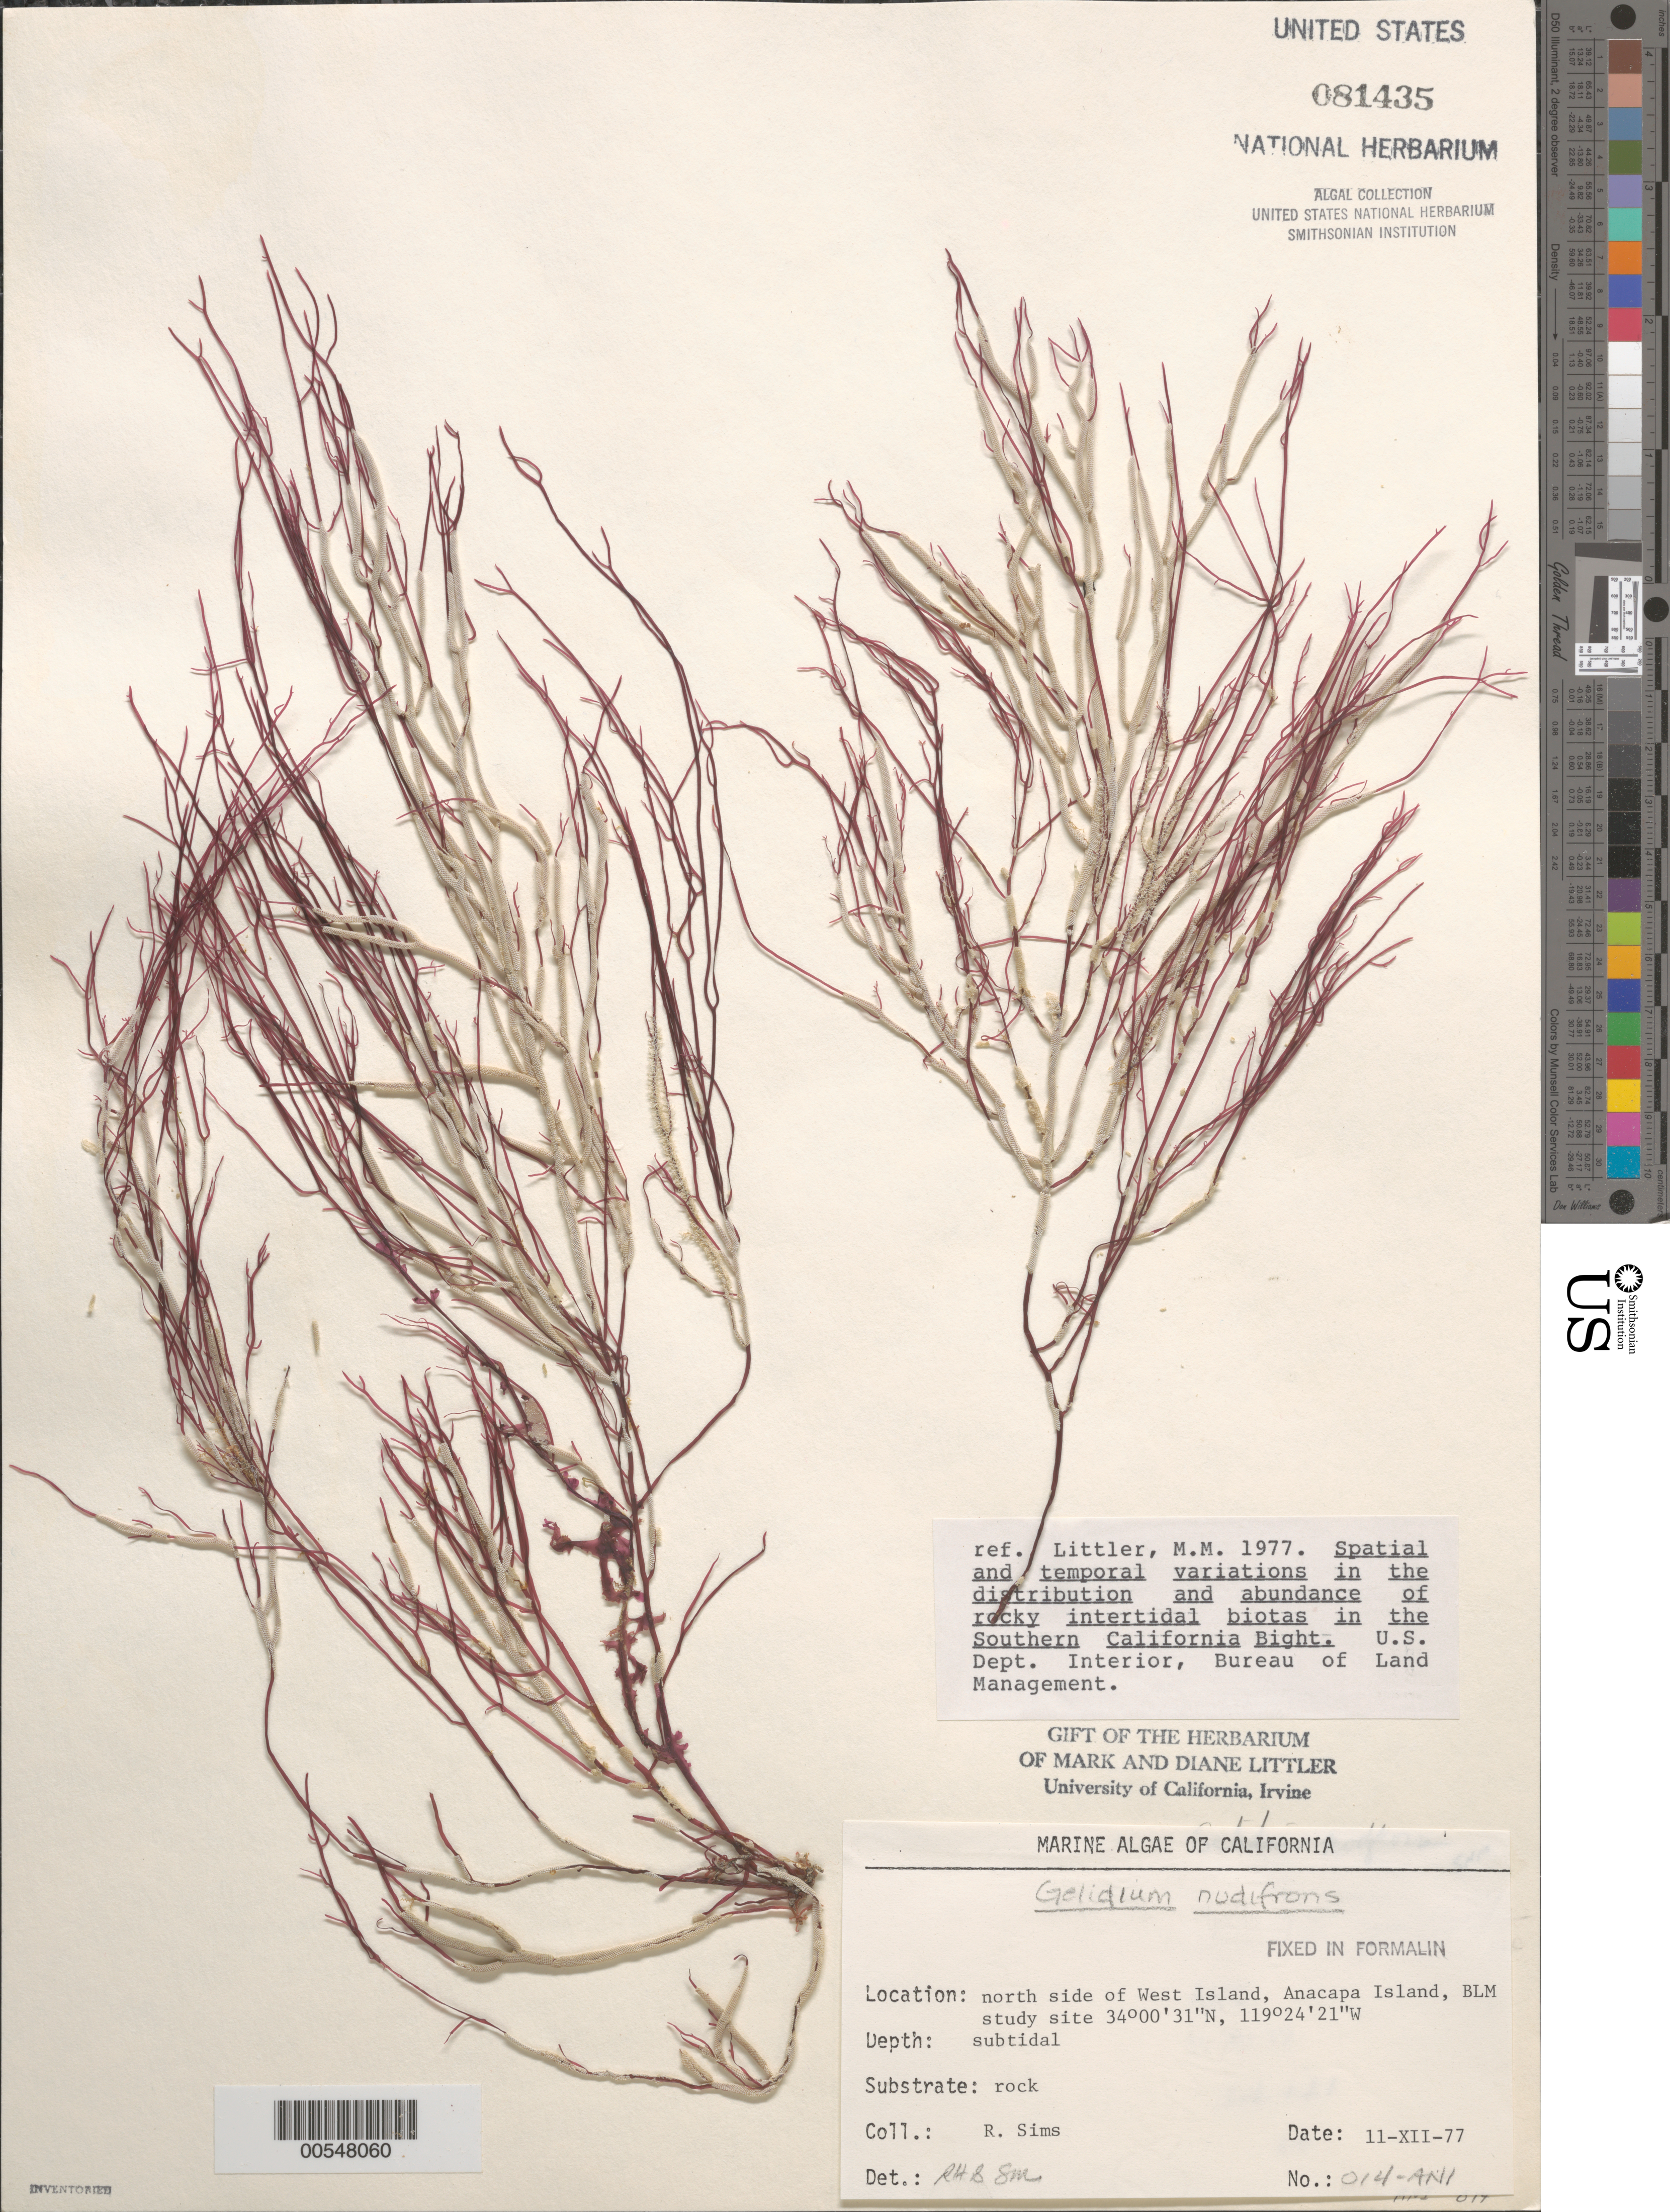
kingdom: Plantae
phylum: Rhodophyta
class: Florideophyceae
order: Gelidiales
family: Gelidiaceae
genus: Gelidium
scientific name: Gelidium nudifrons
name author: N.L. Gardner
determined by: Sims, Robert H.; Murray, S. N.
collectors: R. H. Sims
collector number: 014-ANI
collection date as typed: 11 Dec 1977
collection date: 1977-12-11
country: United States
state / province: California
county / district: Ventura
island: Anacapa Island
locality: North side of west island, northwest end of Frenchy's Cove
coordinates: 34 00'31"N, 119 24'21"W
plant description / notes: BLM-SOCALBIGHT Rocky Intertidal Survey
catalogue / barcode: US 81435